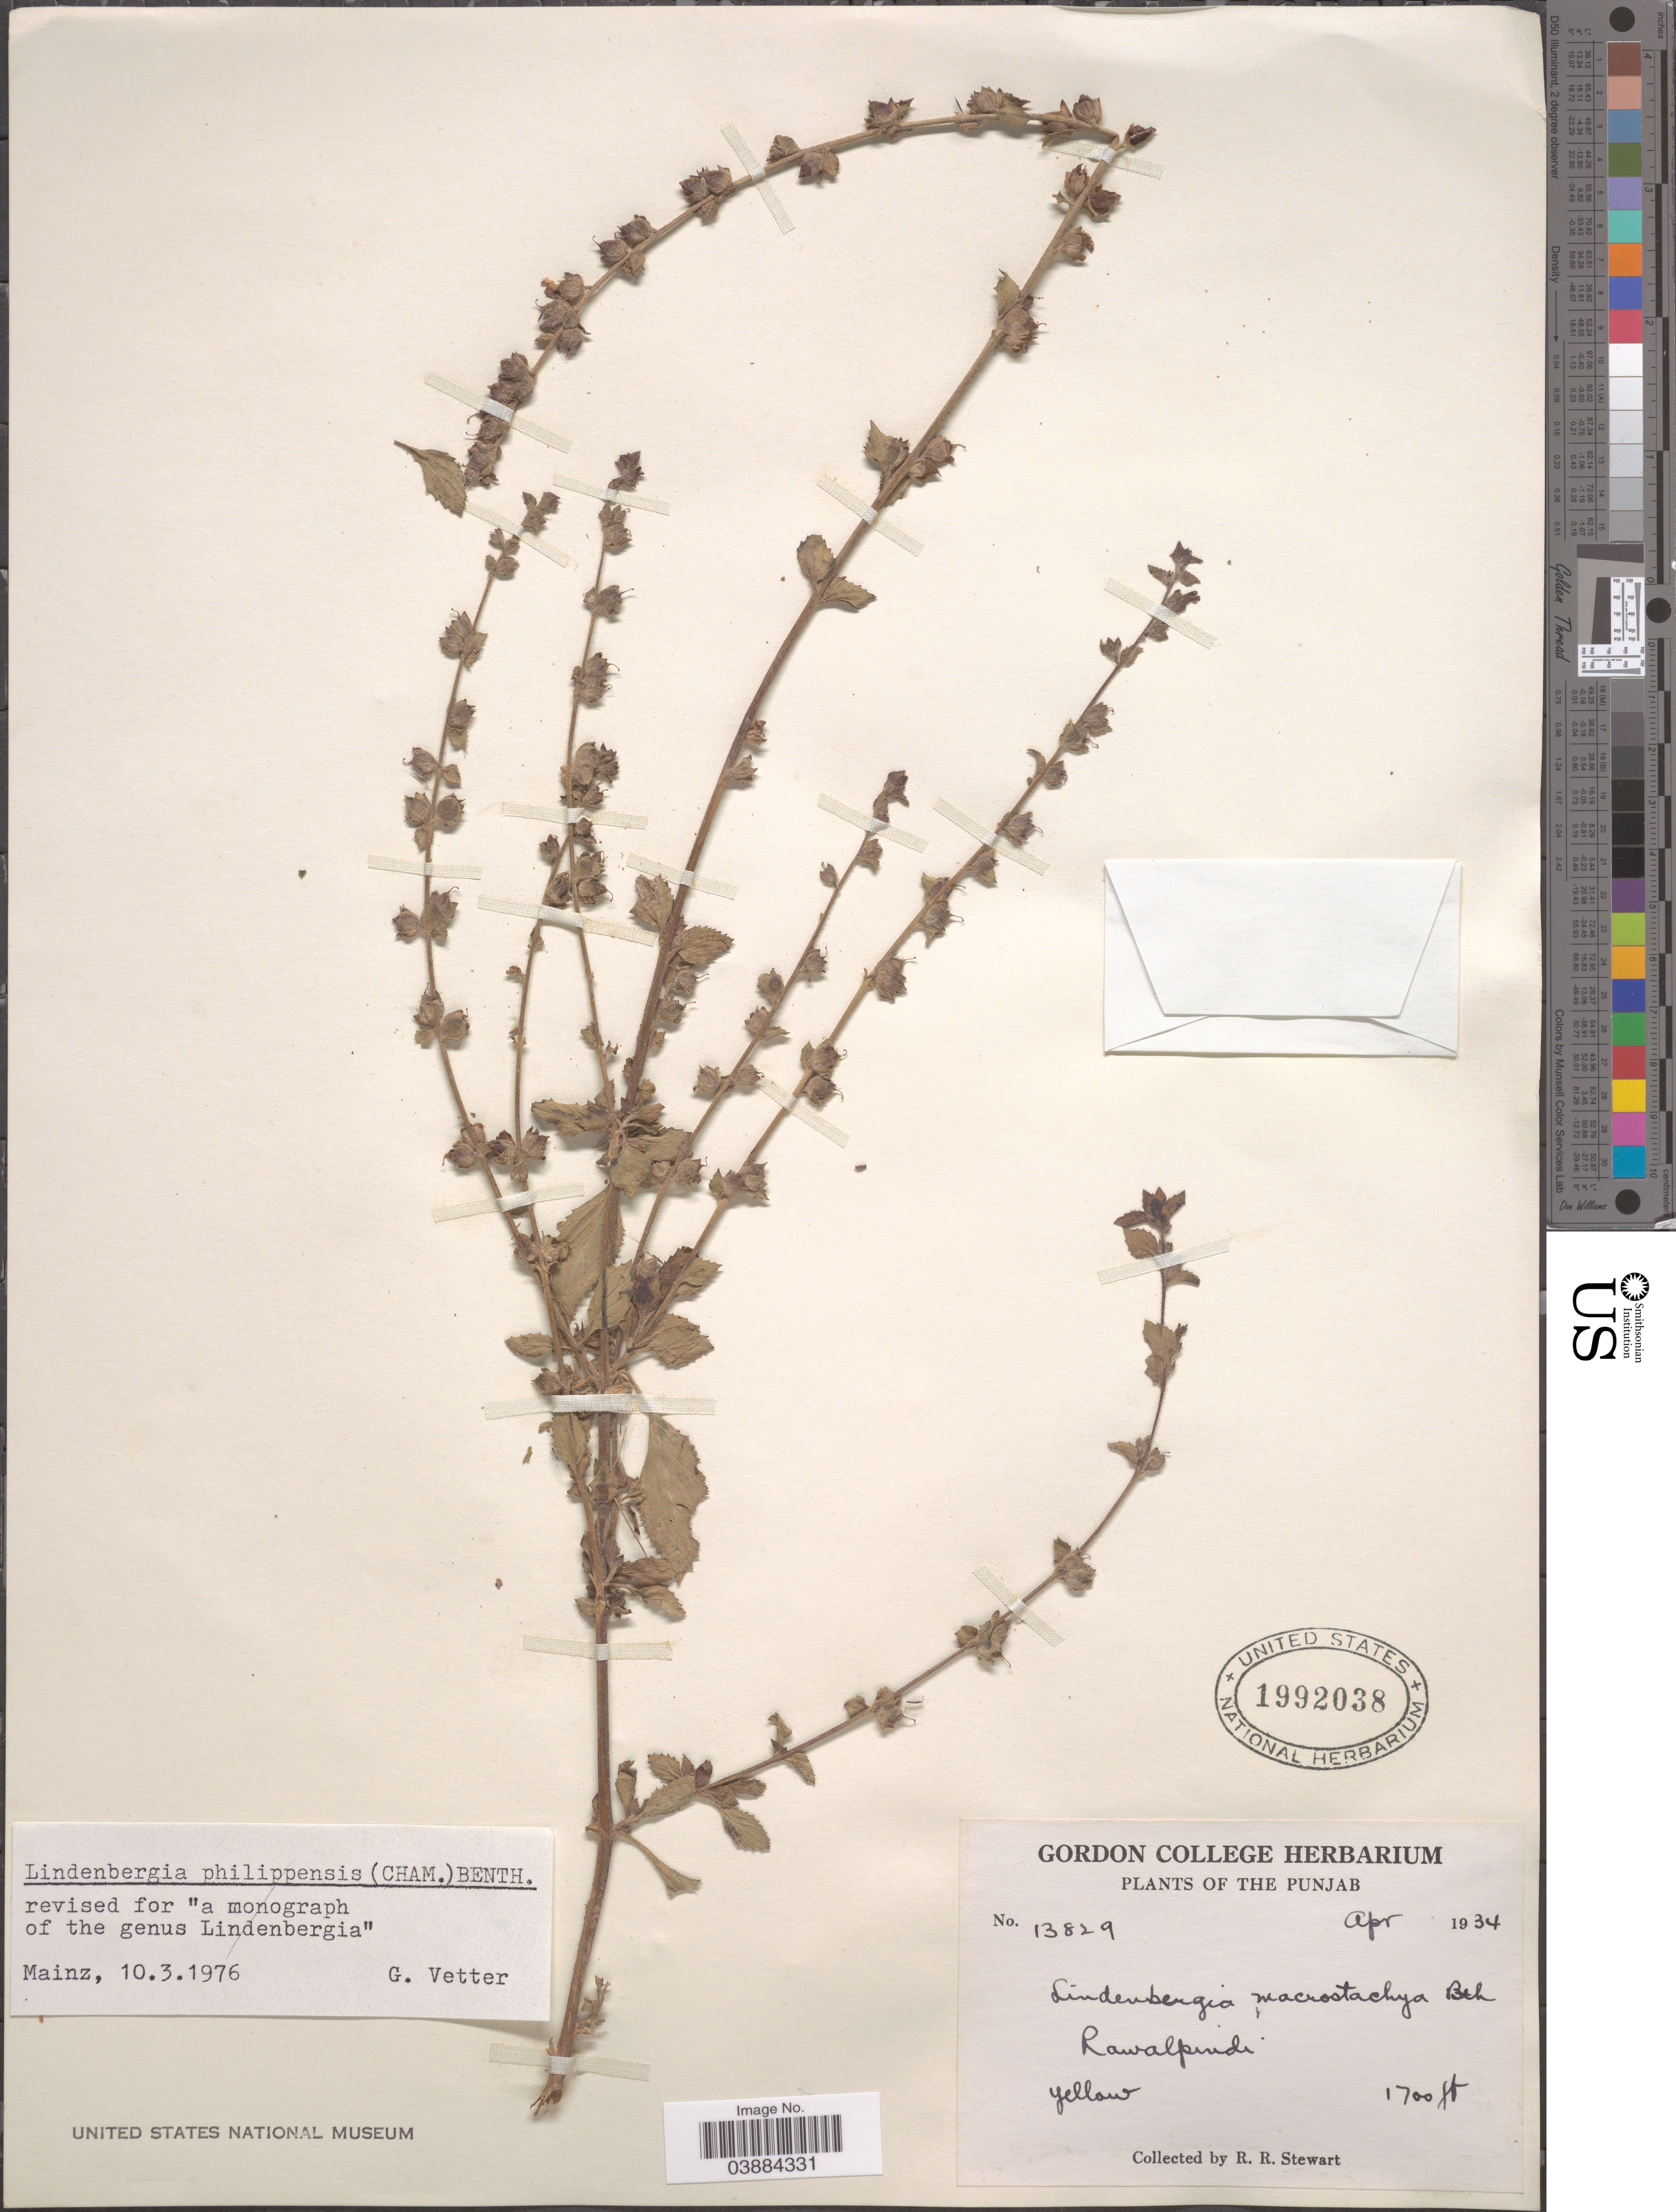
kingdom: Plantae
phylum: Tracheophyta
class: Magnoliopsida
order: Lamiales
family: Orobanchaceae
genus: Lindenbergia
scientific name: Lindenbergia macrostachya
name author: Benth.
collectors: R. Stewart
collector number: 13829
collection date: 1934-04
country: Pakistan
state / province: Punjab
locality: Rawalpindi.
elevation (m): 518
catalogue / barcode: US 1992038